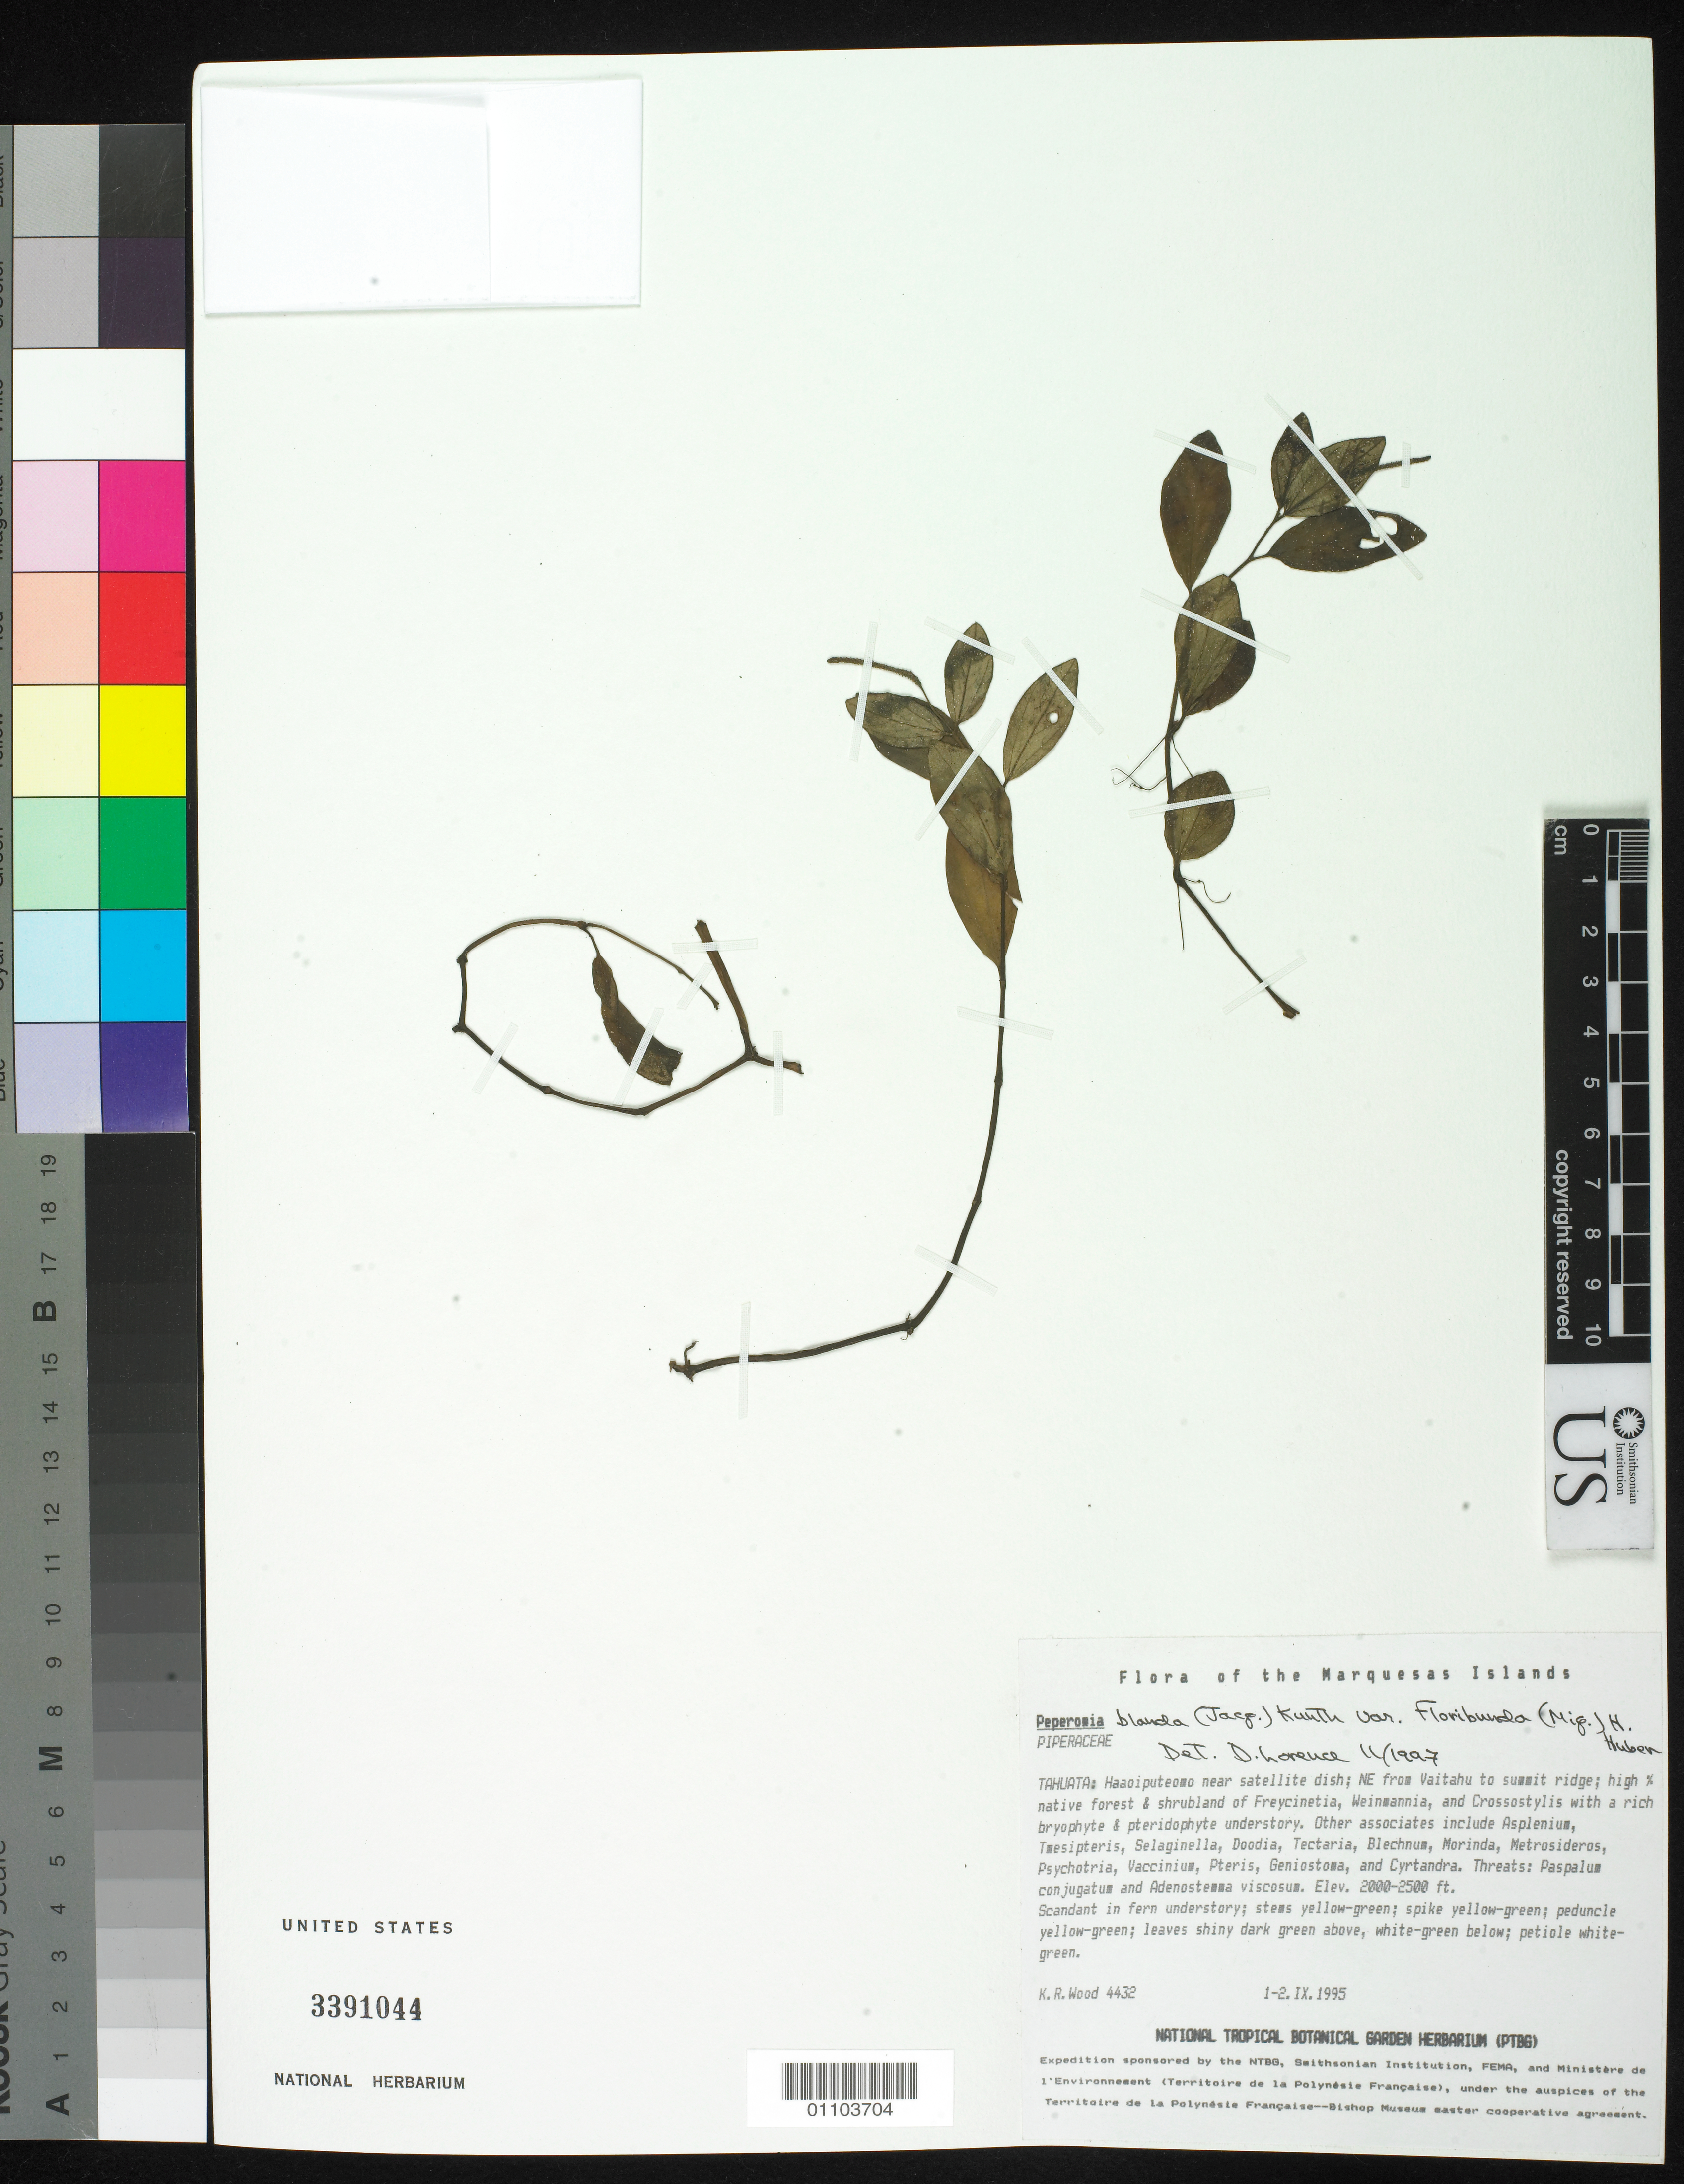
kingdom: Plantae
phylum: Tracheophyta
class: Magnoliopsida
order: Piperales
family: Piperaceae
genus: Peperomia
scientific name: Peperomia leptostachya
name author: Hook. & Arn.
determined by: Wagner, W. L., (BOT), Smithsonian Institution - National Museum of Natural History (UNITED STATES)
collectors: K. R. Wood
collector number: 4432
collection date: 1995-09-01/1995-09-02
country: French Polynesia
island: Tahuata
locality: Haaoiputeoma, near satelite dish, NE from Vaitahu to summit ridge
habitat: Freycinetia - Weinmannia w/ Crossostylis; high % native forest & shrubland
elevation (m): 610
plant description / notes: Paspalum conjugatum, Adenostemma viscosum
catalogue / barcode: US 3391044